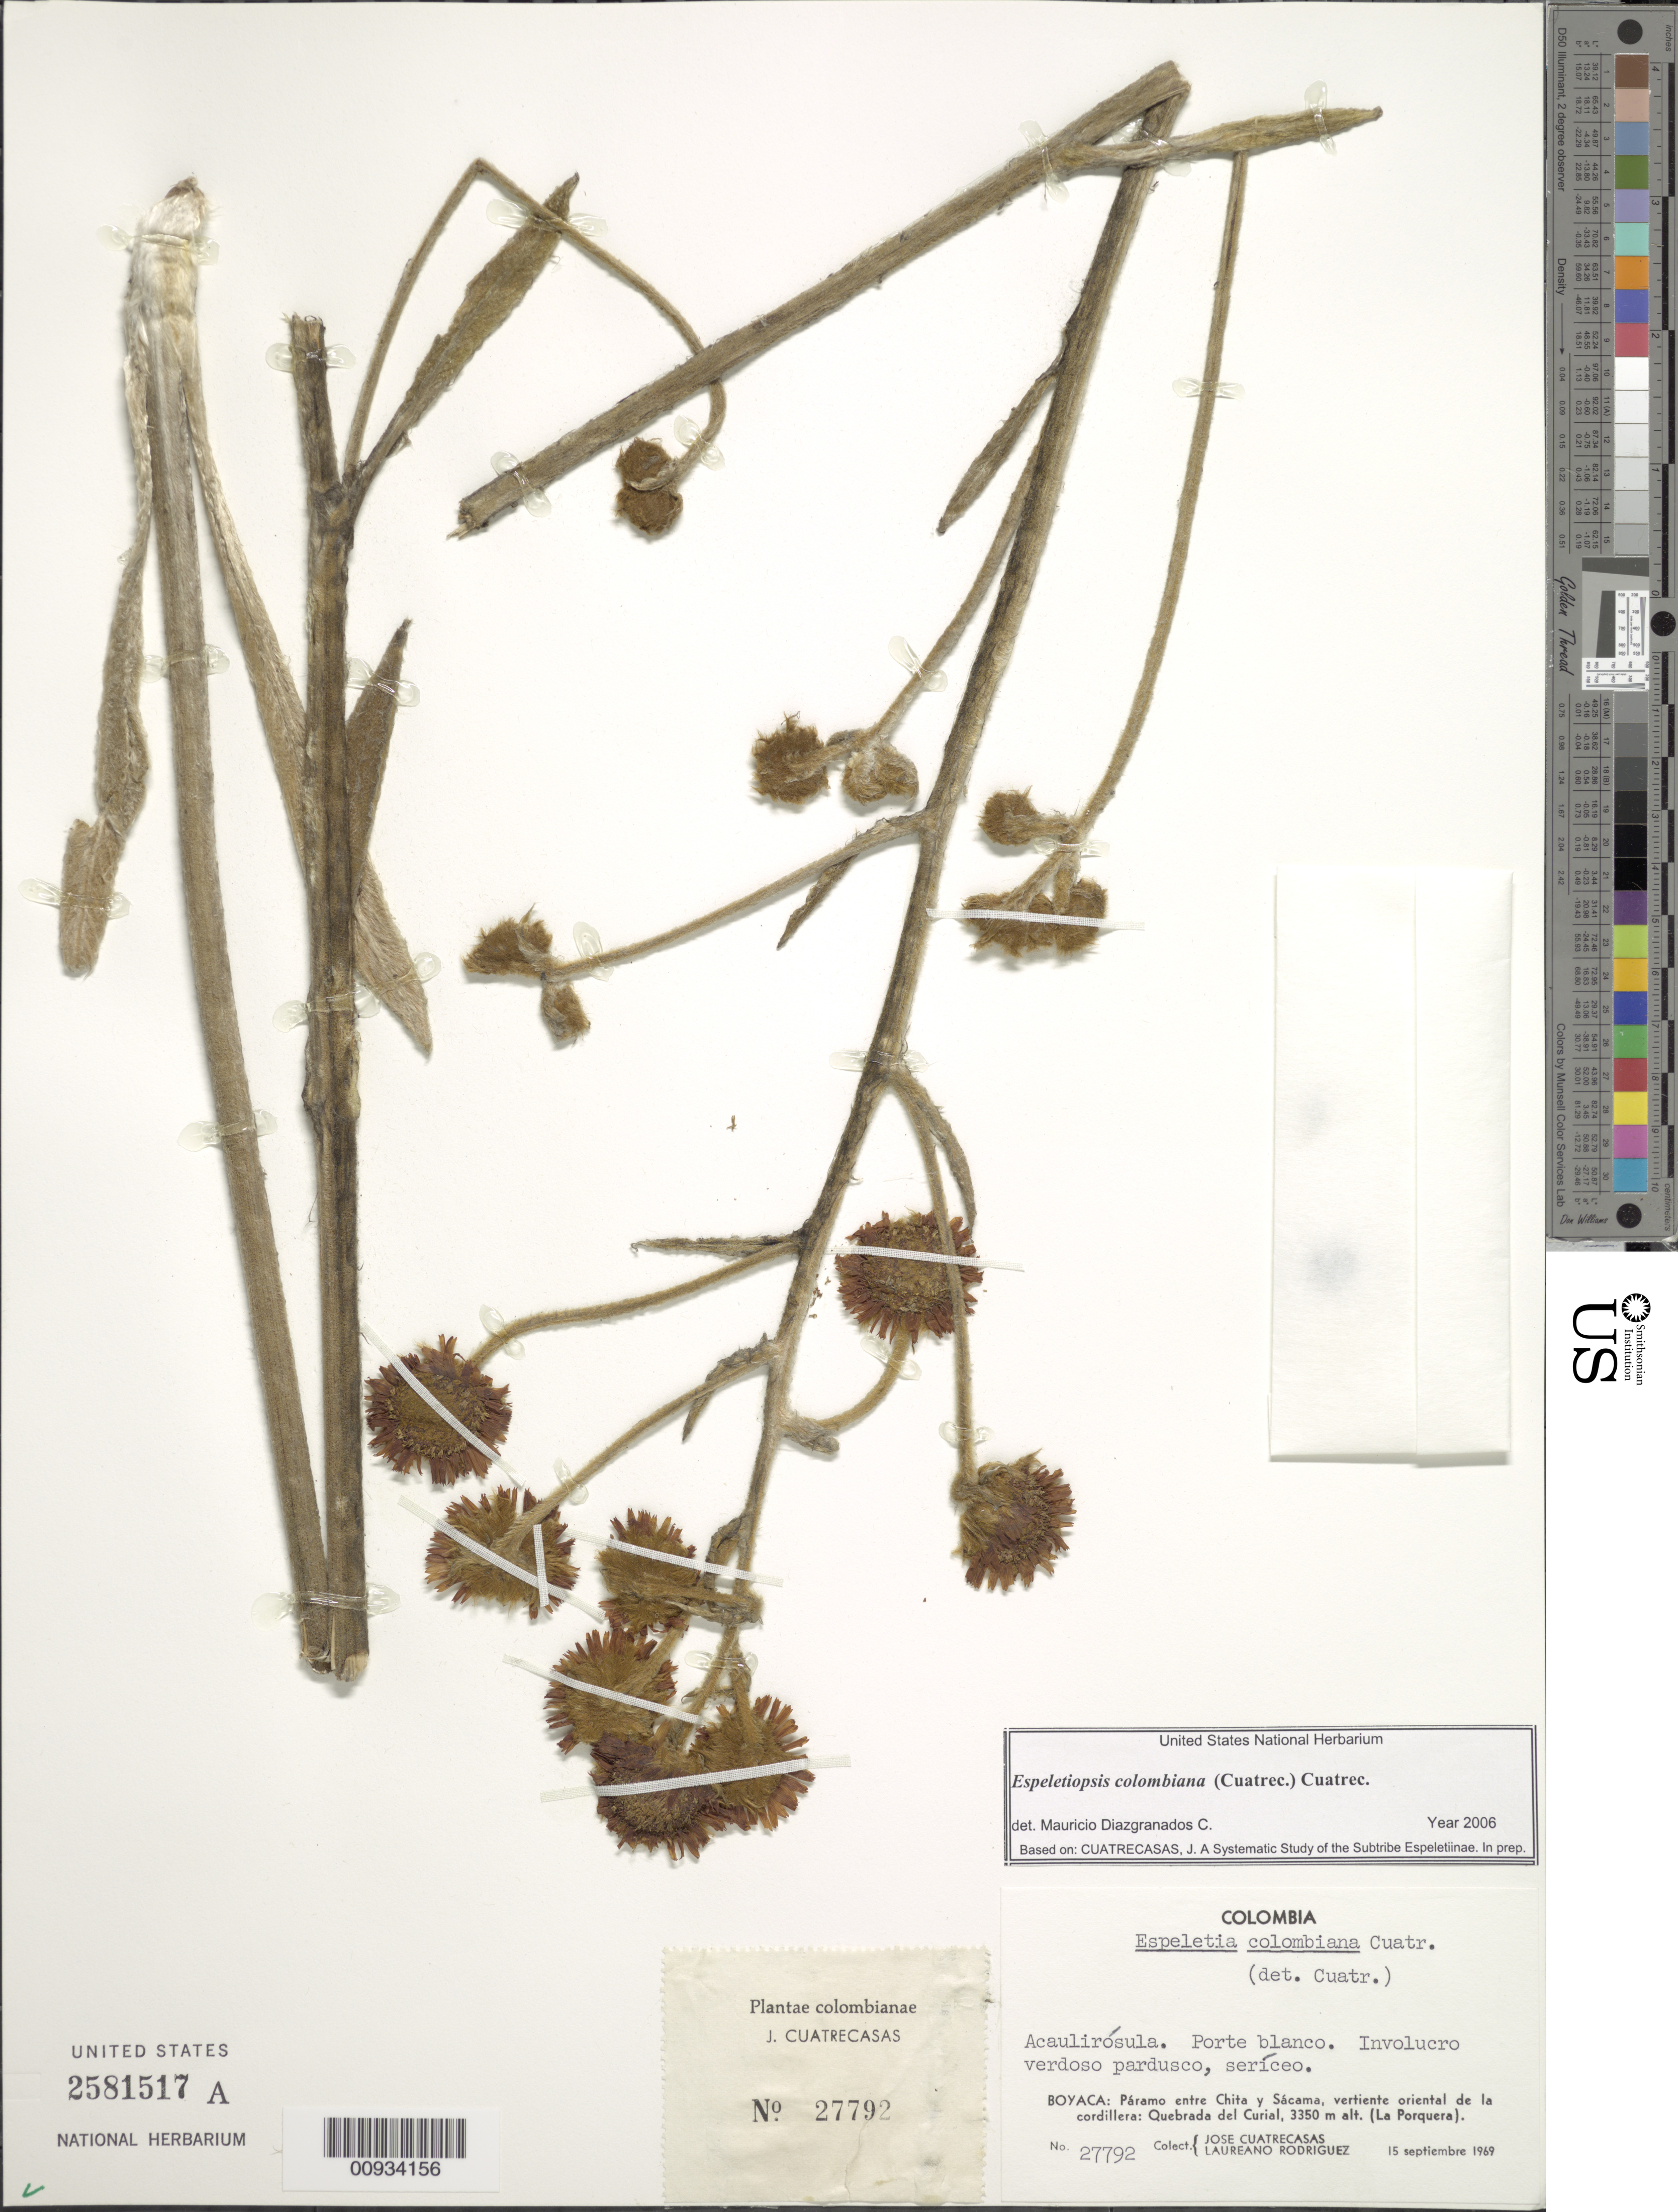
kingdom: Plantae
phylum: Tracheophyta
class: Magnoliopsida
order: Asterales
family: Asteraceae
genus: Espeletiopsis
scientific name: Espeletiopsis colombiana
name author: (Cuatrec.) Cuatrec.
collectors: J. Cuatrecasas & L. Rodriguez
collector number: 27792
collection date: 1969-09-15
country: Colombia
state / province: Boyacá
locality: Boyacá: Paramo entre Chita y Sacama, viertiente oriental de la cordillera: Quebrada del Curial. (La Porquera)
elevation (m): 3350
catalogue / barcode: US 2581517A